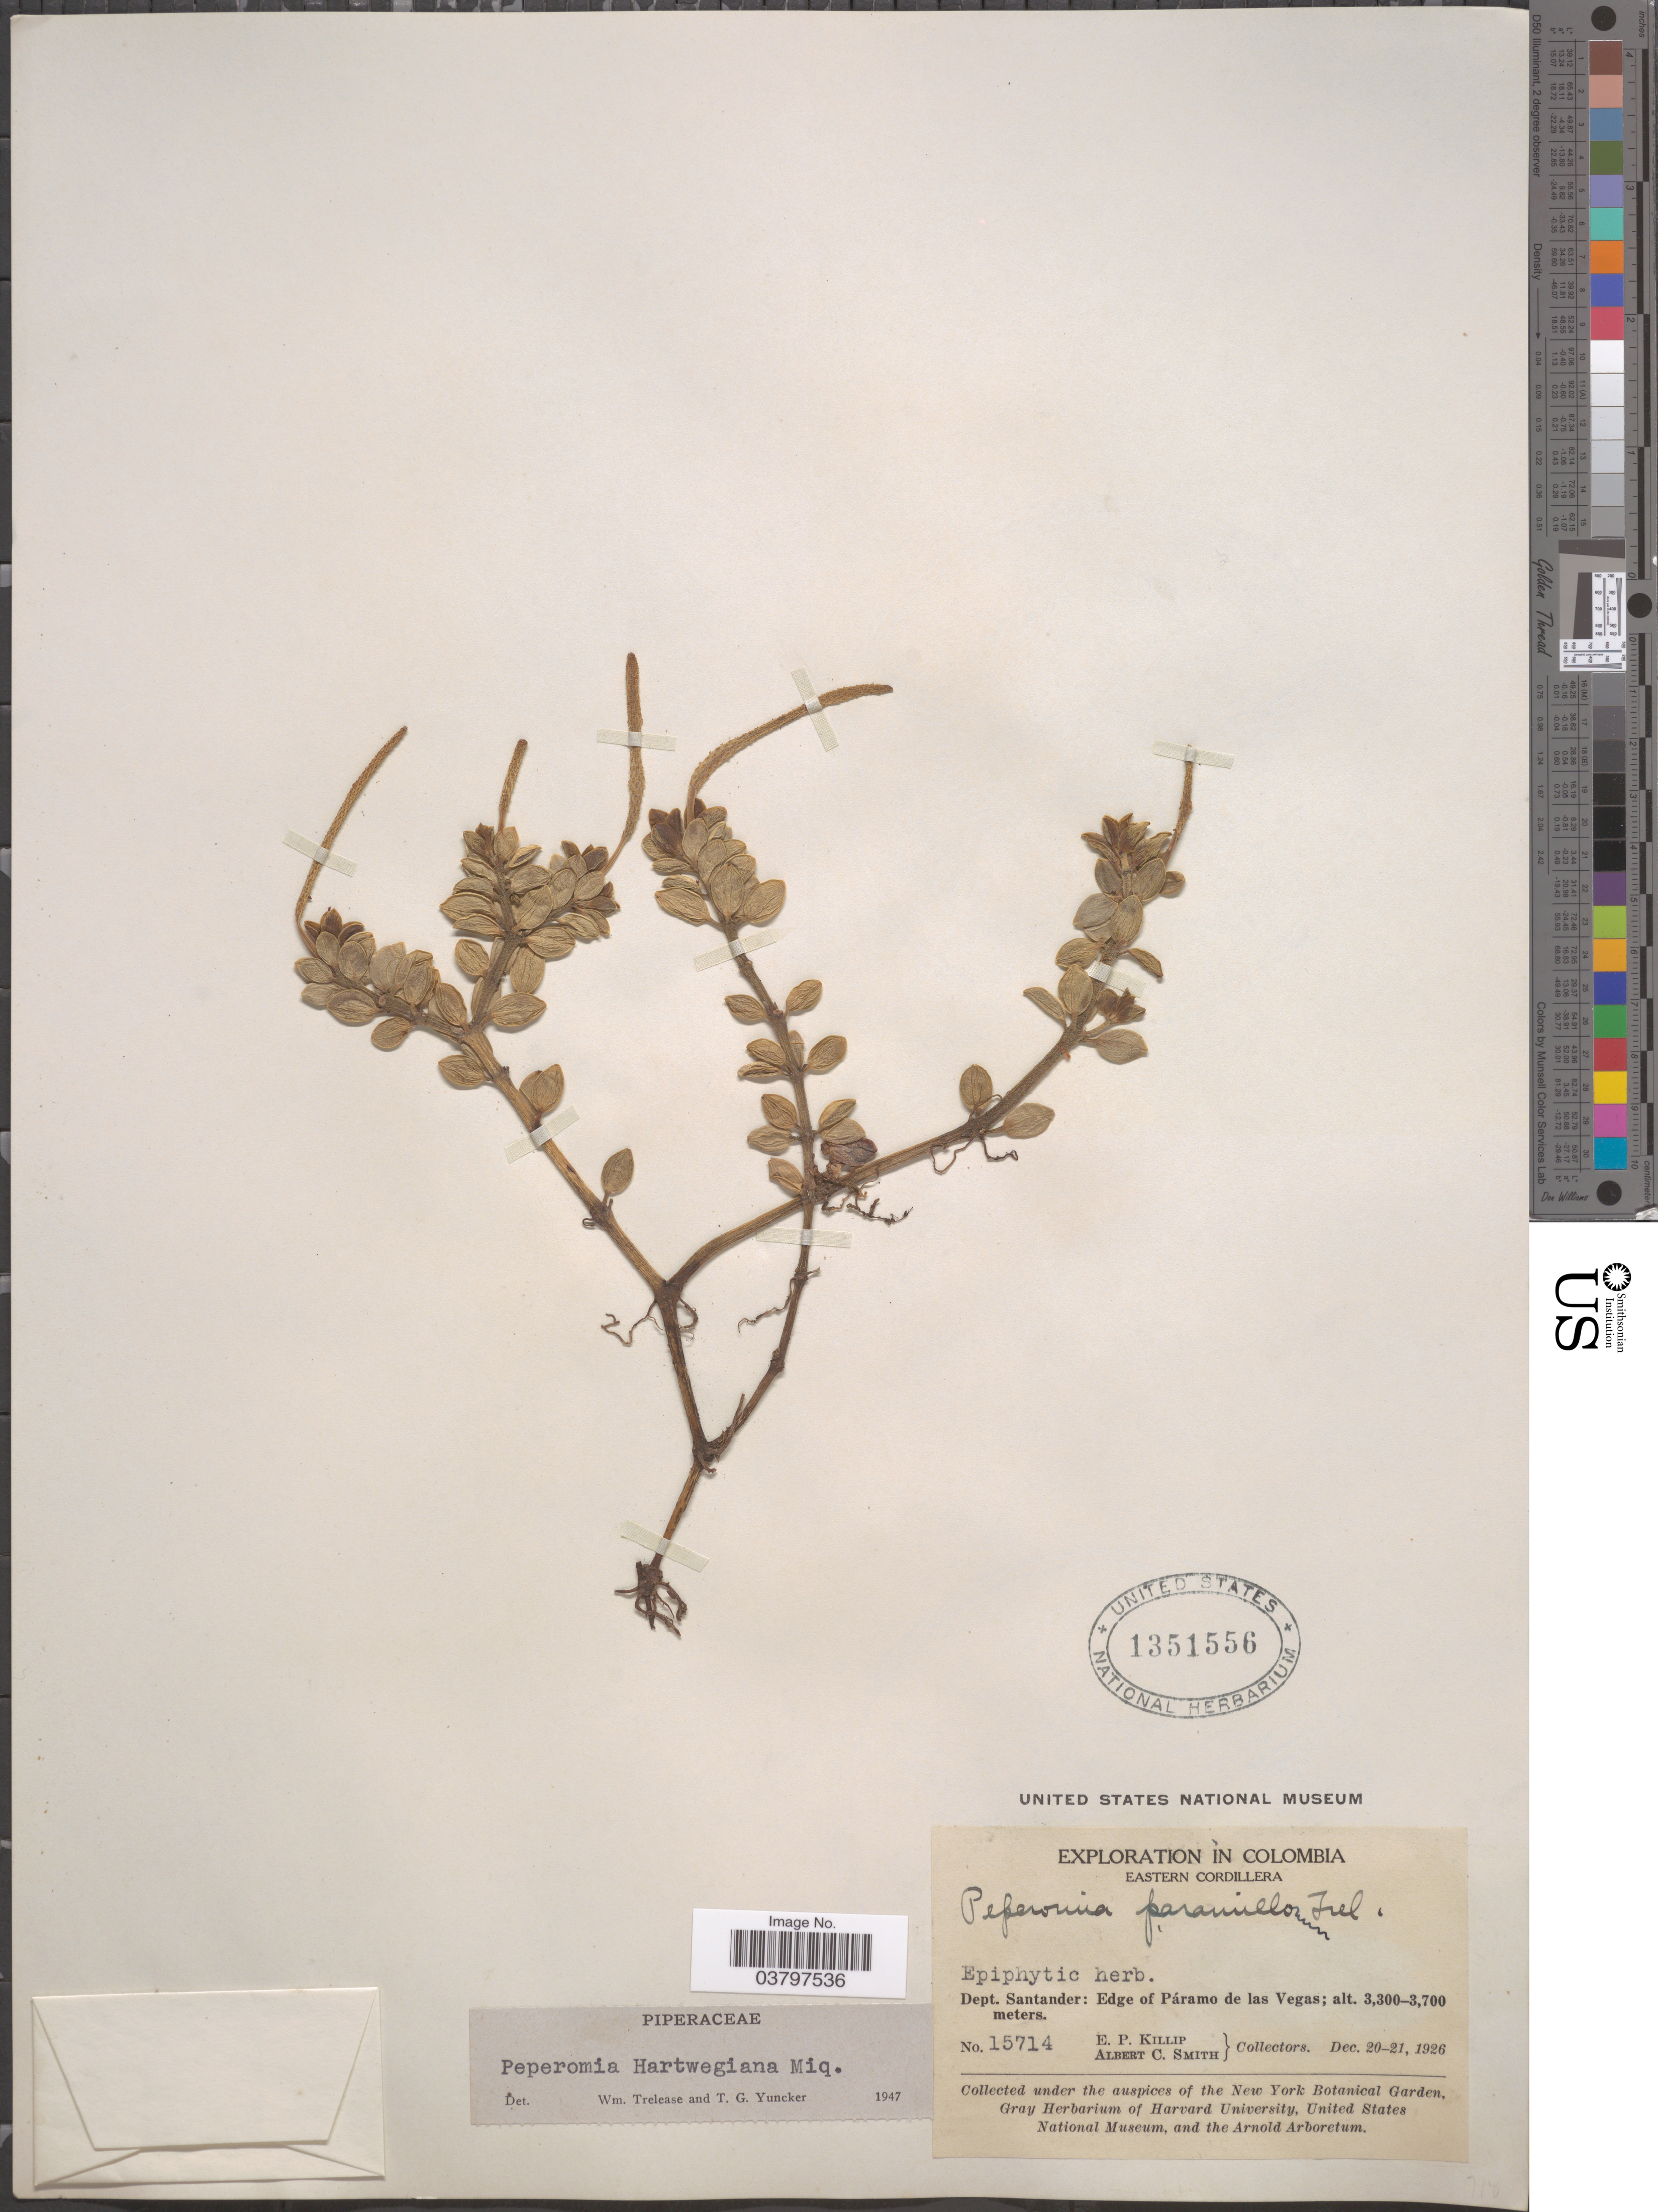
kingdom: Plantae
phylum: Tracheophyta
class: Magnoliopsida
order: Piperales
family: Piperaceae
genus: Peperomia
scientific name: Peperomia hartwegiana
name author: Miq.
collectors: E. P. Killip & A. C. Smith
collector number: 15714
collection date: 1926-12-20/1926-12-21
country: Colombia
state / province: Santander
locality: Eastern Cordillera. Dept. Santander: Edge of Páramo de las Vegas.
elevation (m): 3300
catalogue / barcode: US 1351556